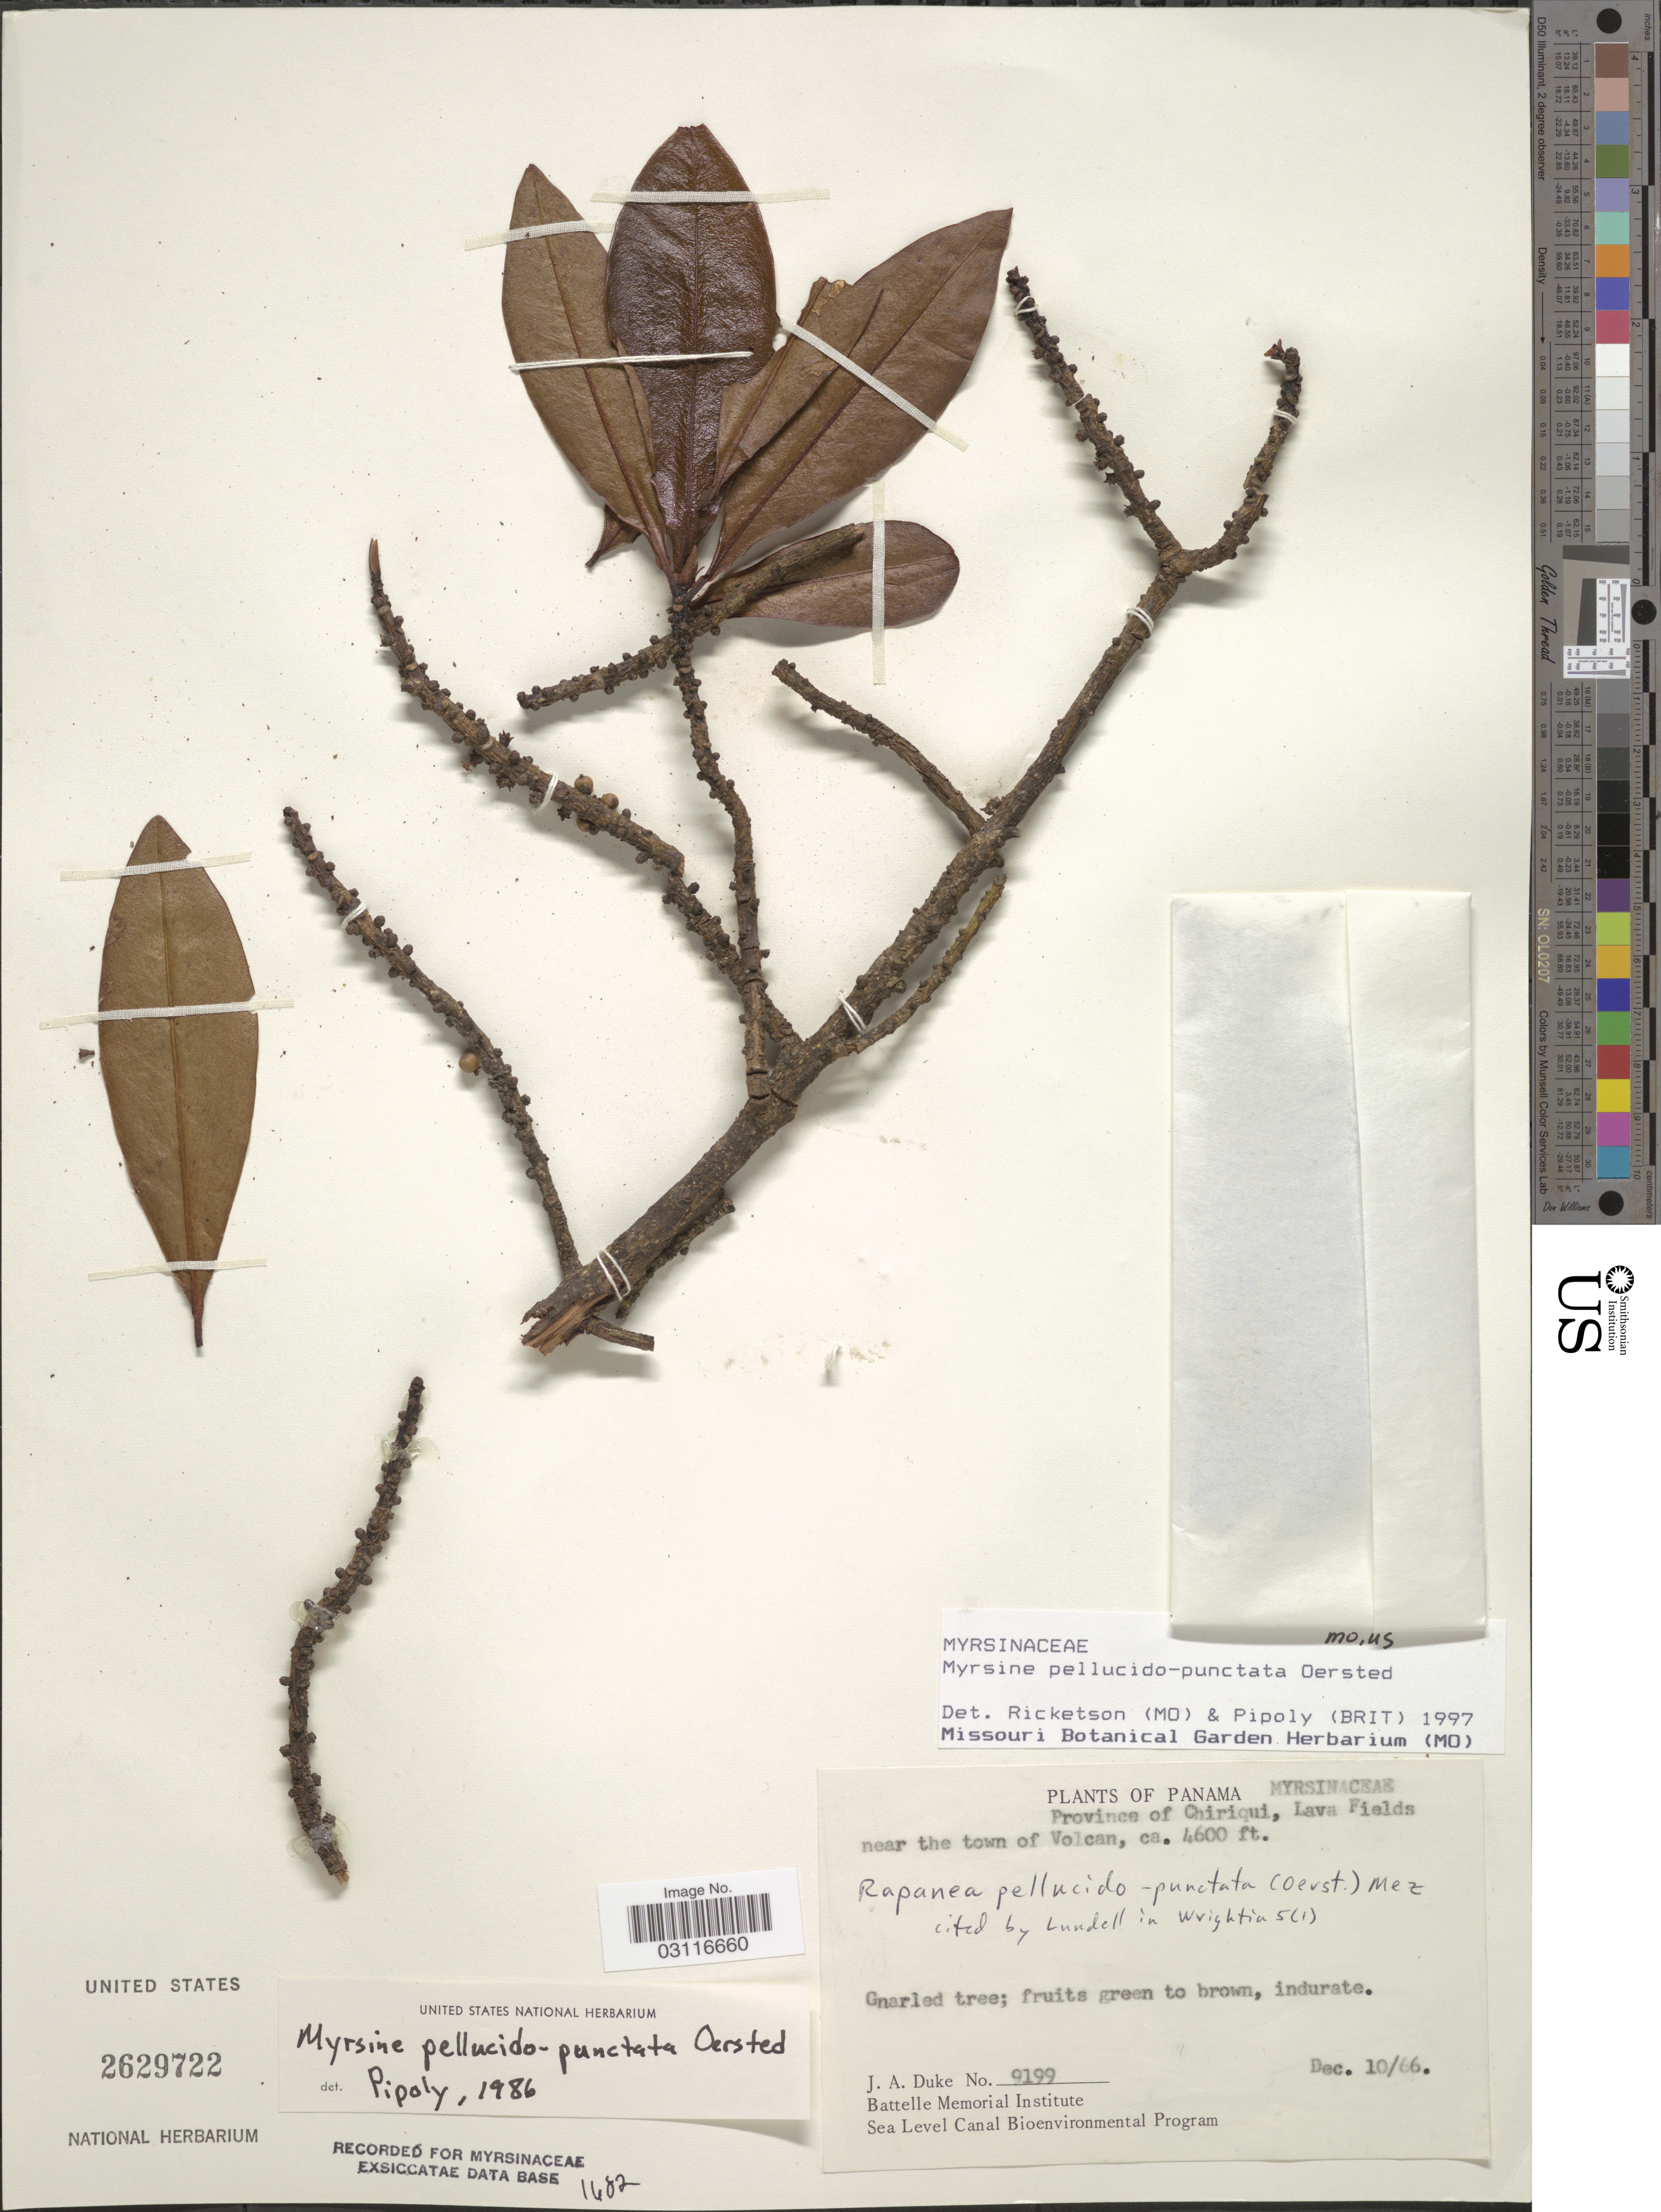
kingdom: Plantae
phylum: Tracheophyta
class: Magnoliopsida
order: Ericales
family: Primulaceae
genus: Myrsine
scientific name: Myrsine pellucido-punctata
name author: Oerst.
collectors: J. A. Duke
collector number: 9199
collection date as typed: Transcribed d/m/y: 10/12/66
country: Panama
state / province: Chiriqui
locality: Lava Fields near the town of Volcan.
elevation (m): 1402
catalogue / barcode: US 2629722